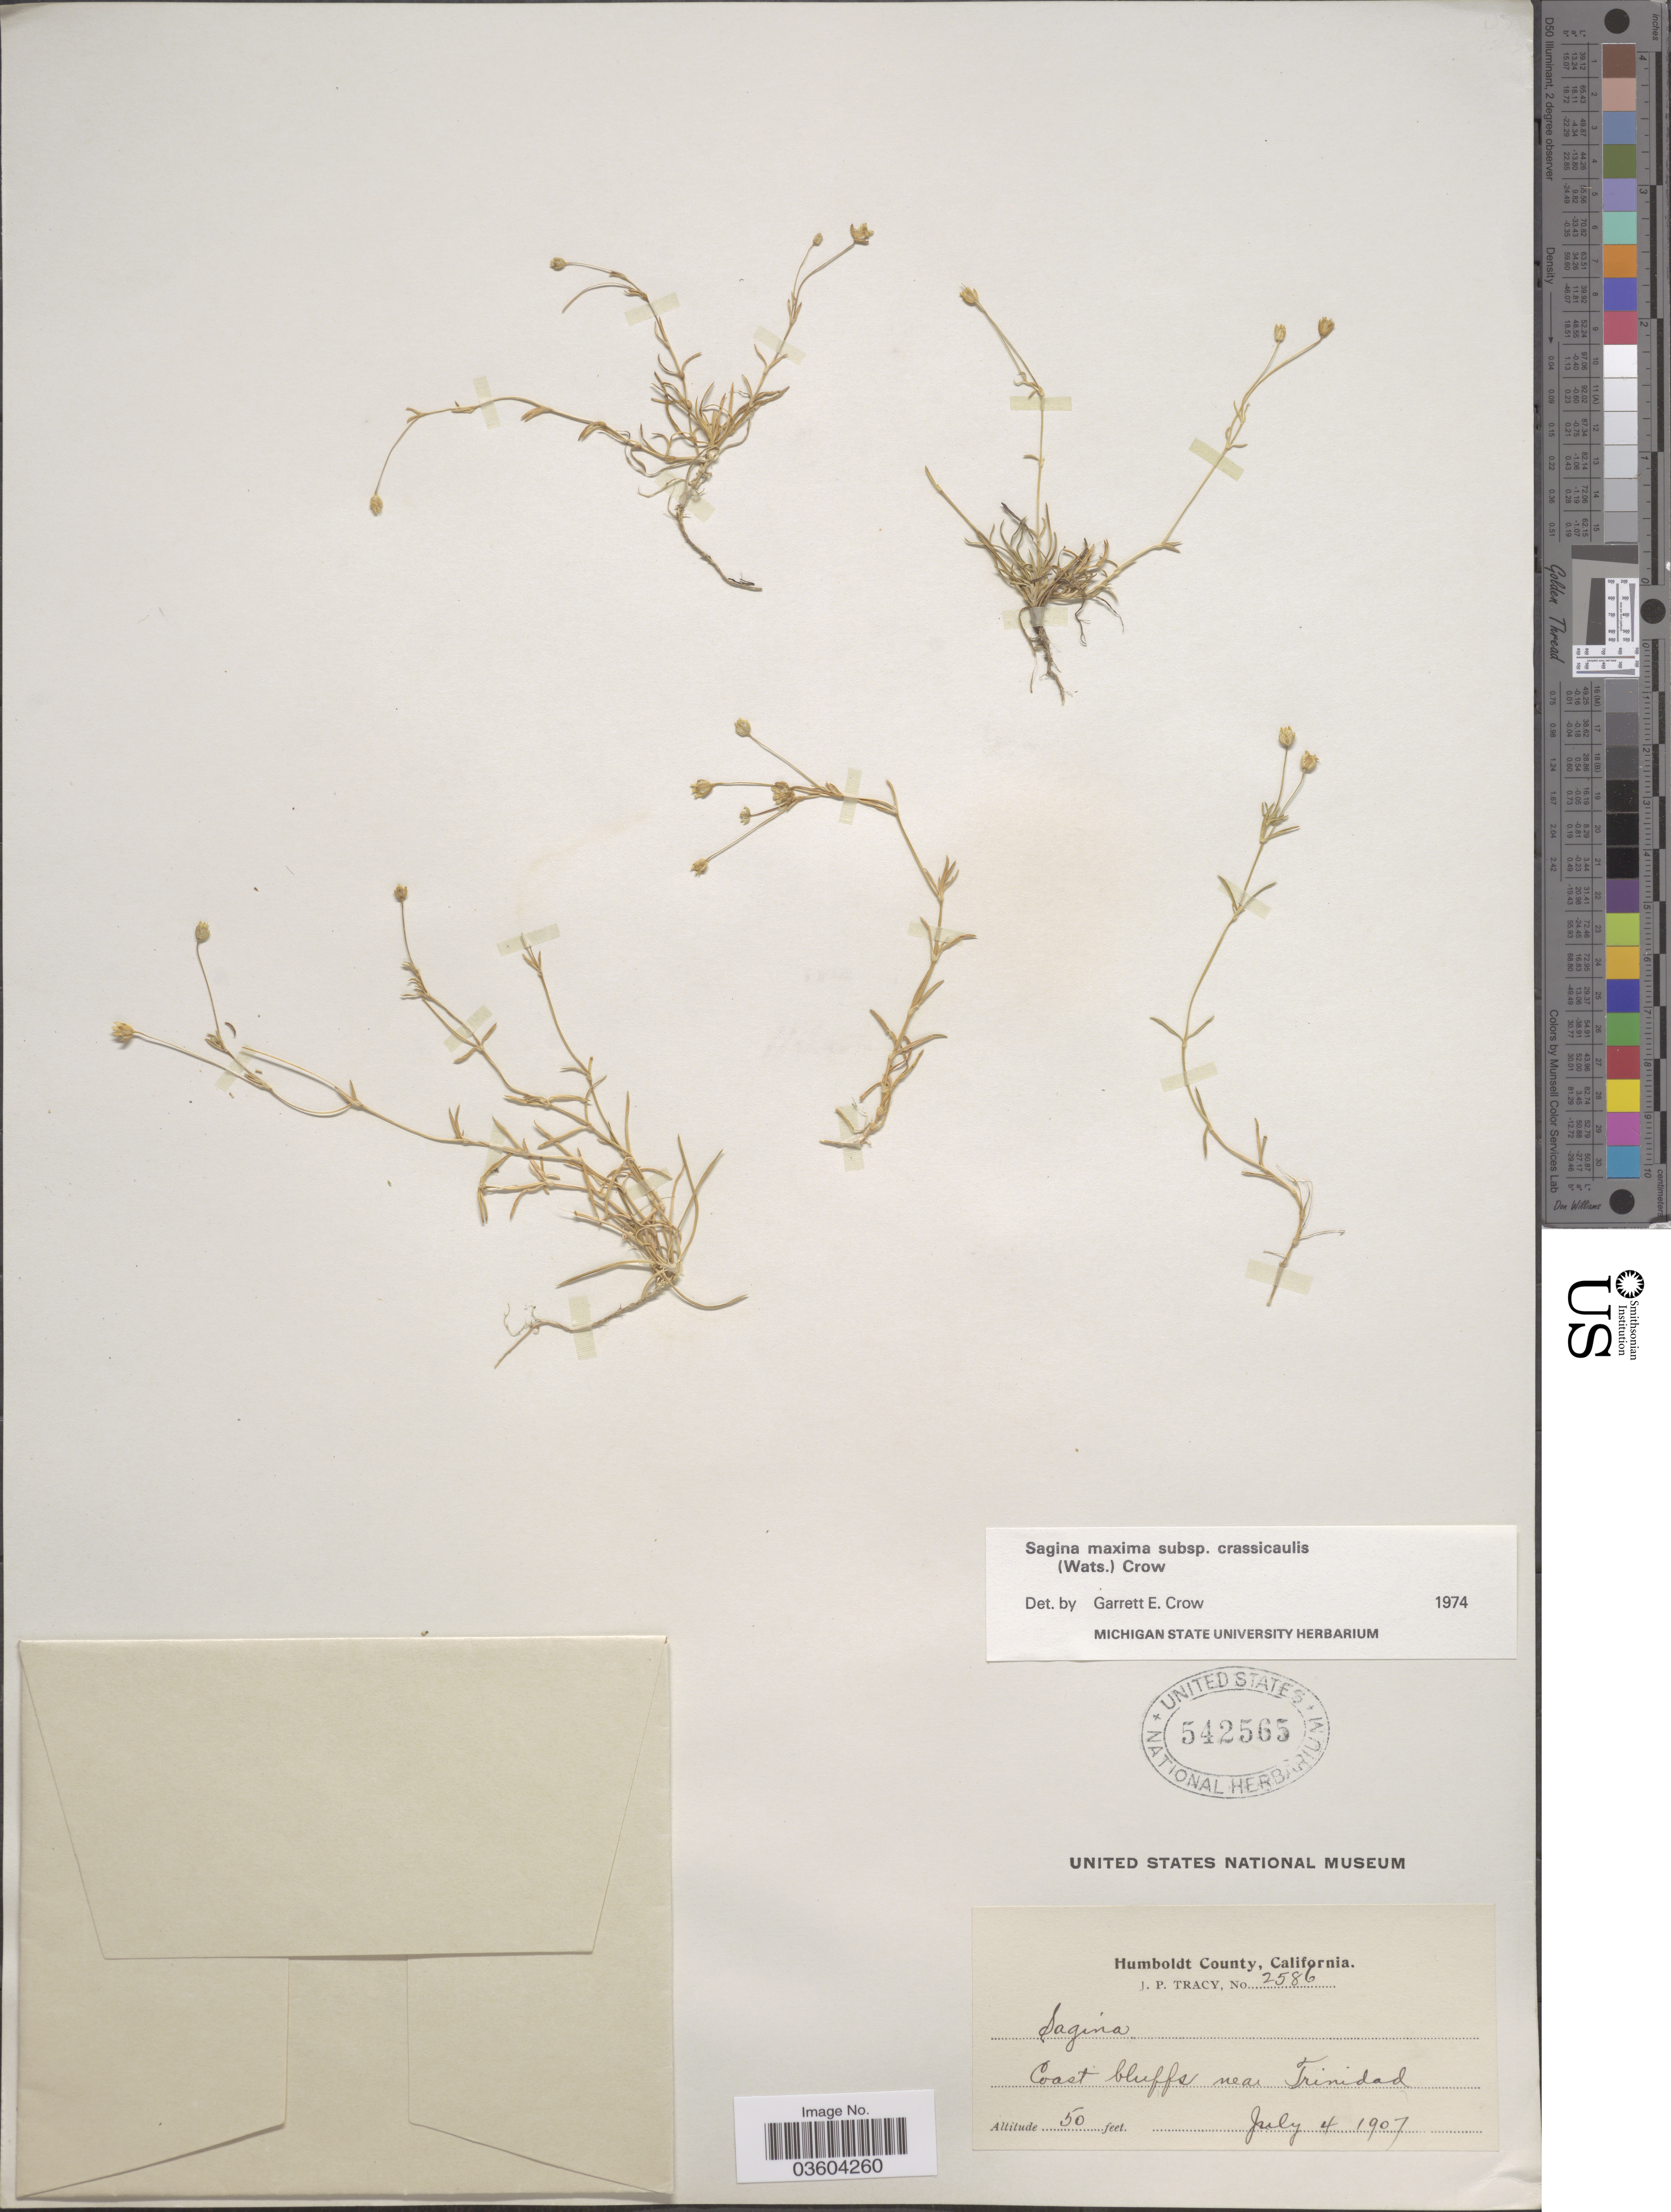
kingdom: Plantae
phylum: Tracheophyta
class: Magnoliopsida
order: Caryophyllales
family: Caryophyllaceae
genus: Sagina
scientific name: Sagina maxima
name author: A. Gray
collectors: J. Tracy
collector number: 2586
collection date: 1907-07-04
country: United States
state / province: California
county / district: Humboldt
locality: Humboldt County. Coast bluffs near Trinidad.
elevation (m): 15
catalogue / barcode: US 542565